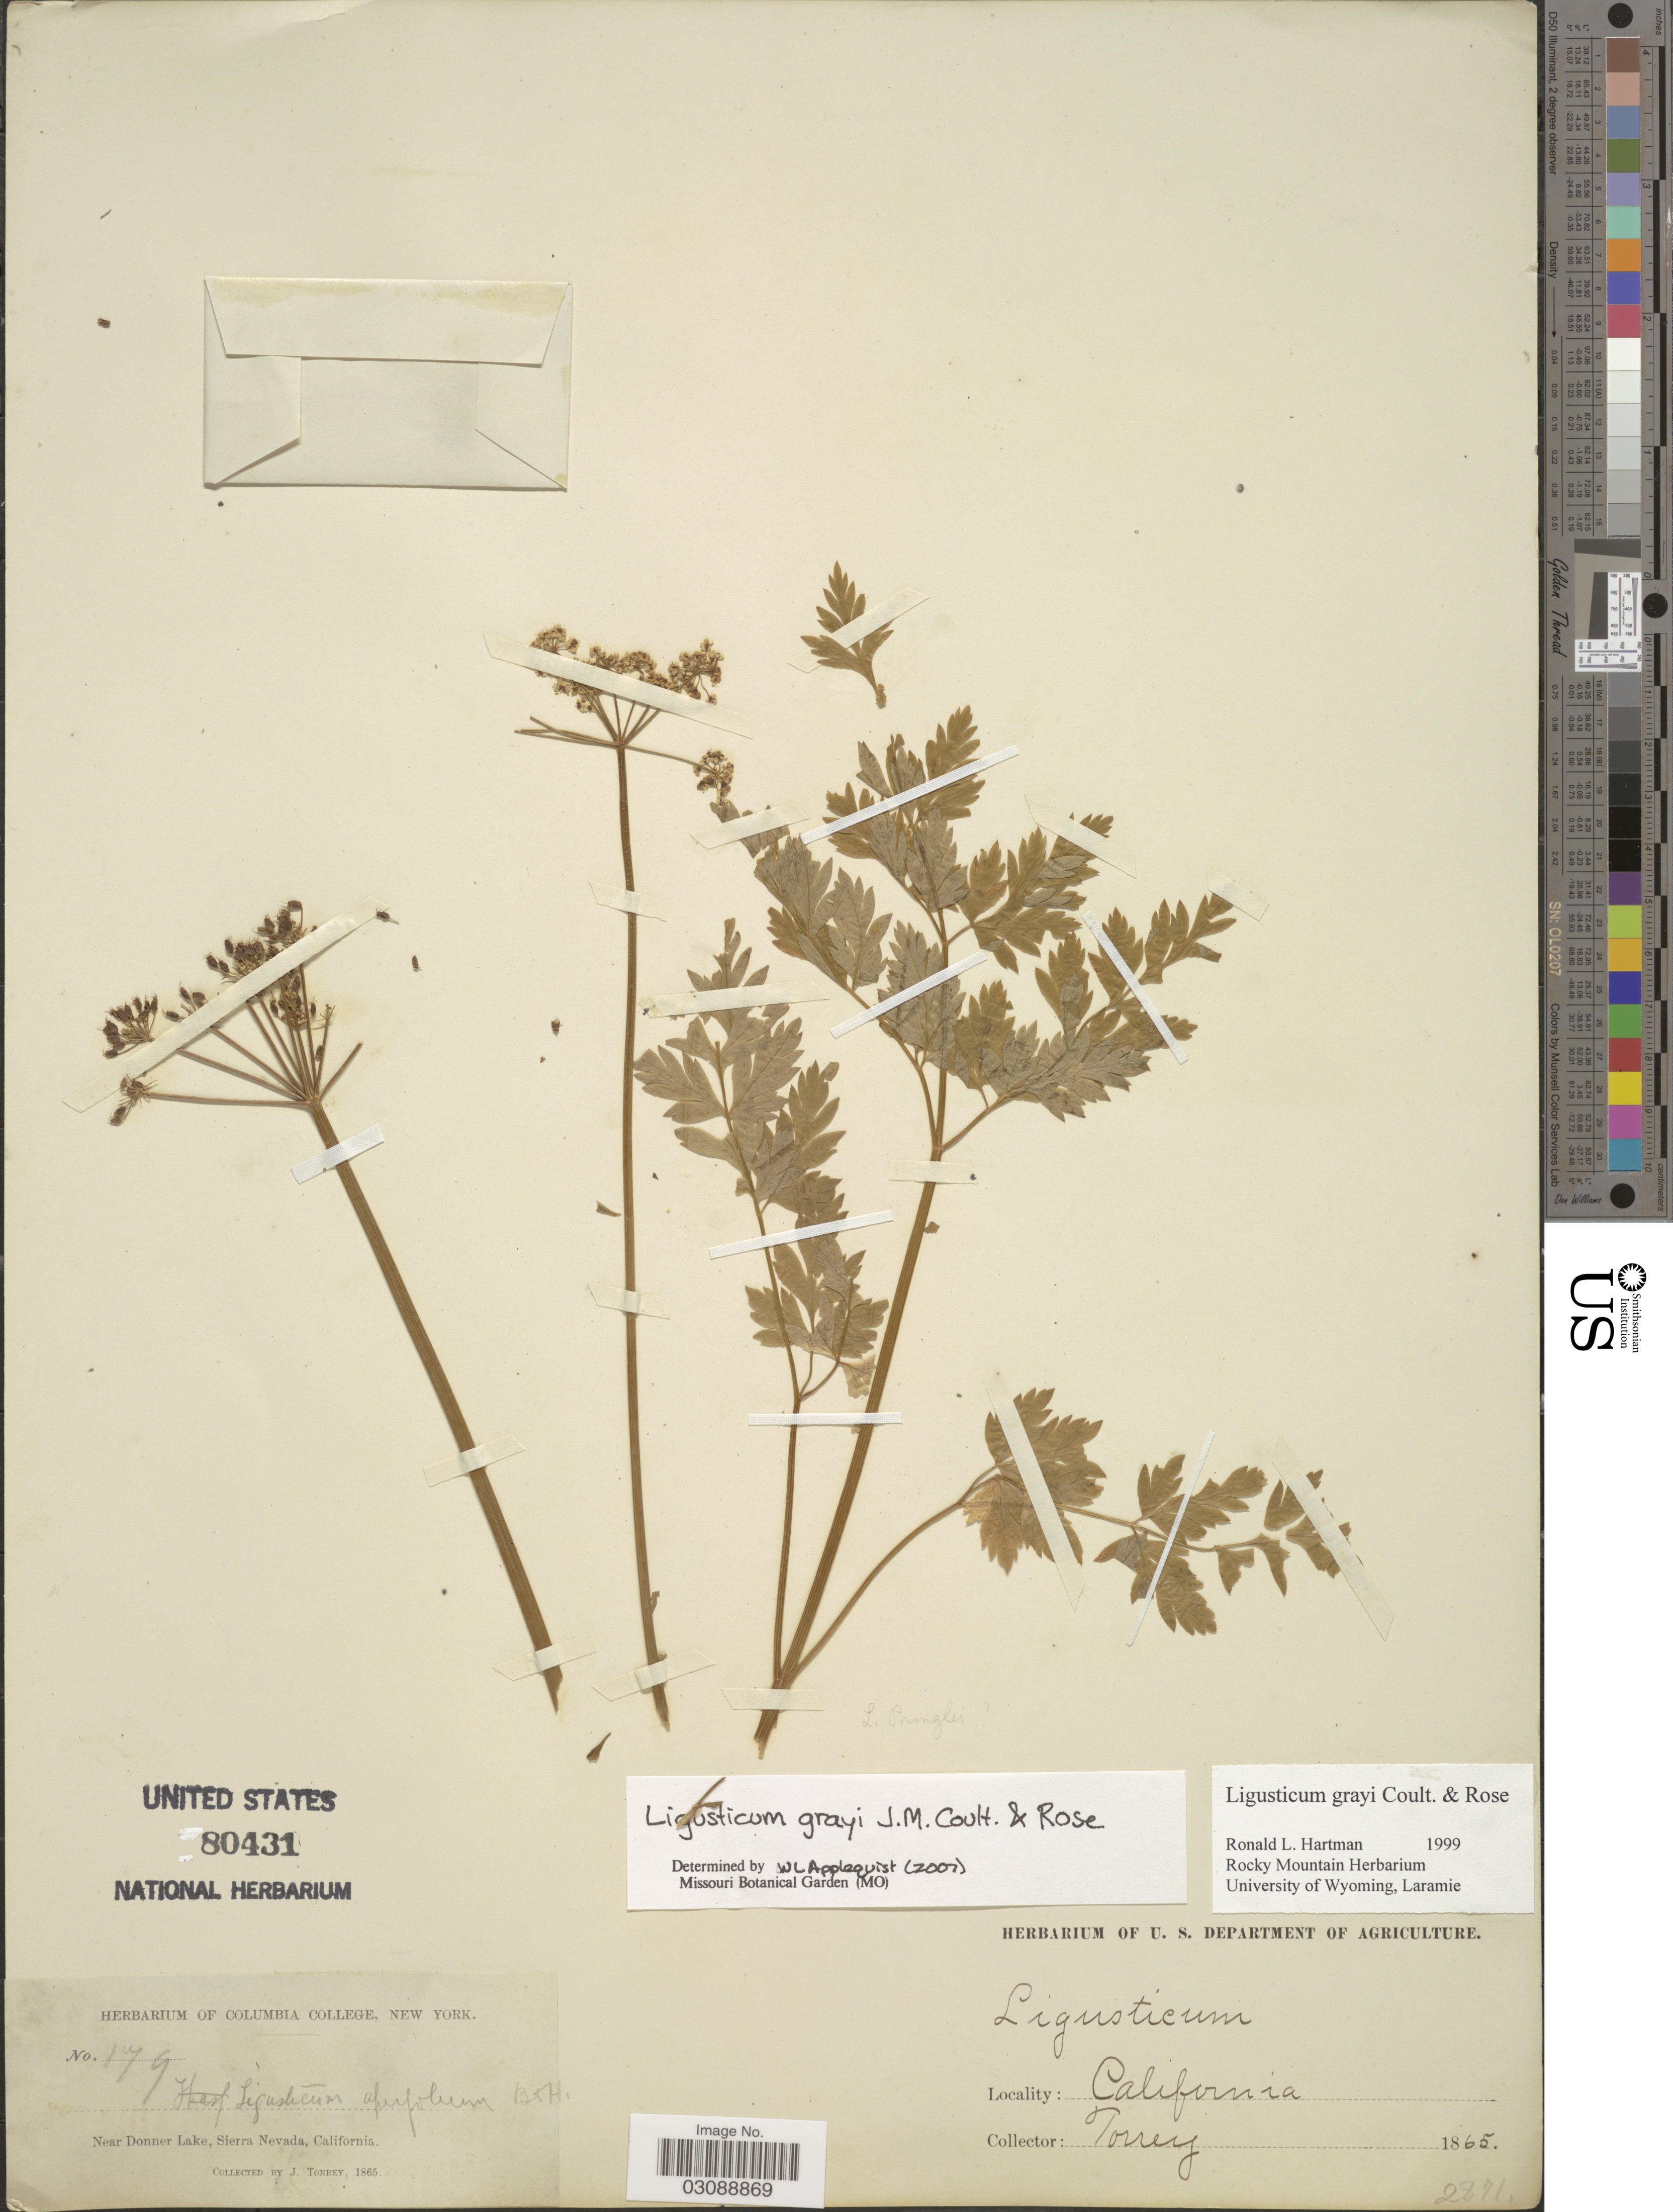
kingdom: Plantae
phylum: Tracheophyta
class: Magnoliopsida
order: Apiales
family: Apiaceae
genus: Ligusticum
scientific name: Ligusticum grayi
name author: J.M. Coult. & Rose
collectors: J. Torrey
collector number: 179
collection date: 1865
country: United States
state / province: California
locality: Near Donner Lake, Sierra Nevada.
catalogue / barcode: US 80431